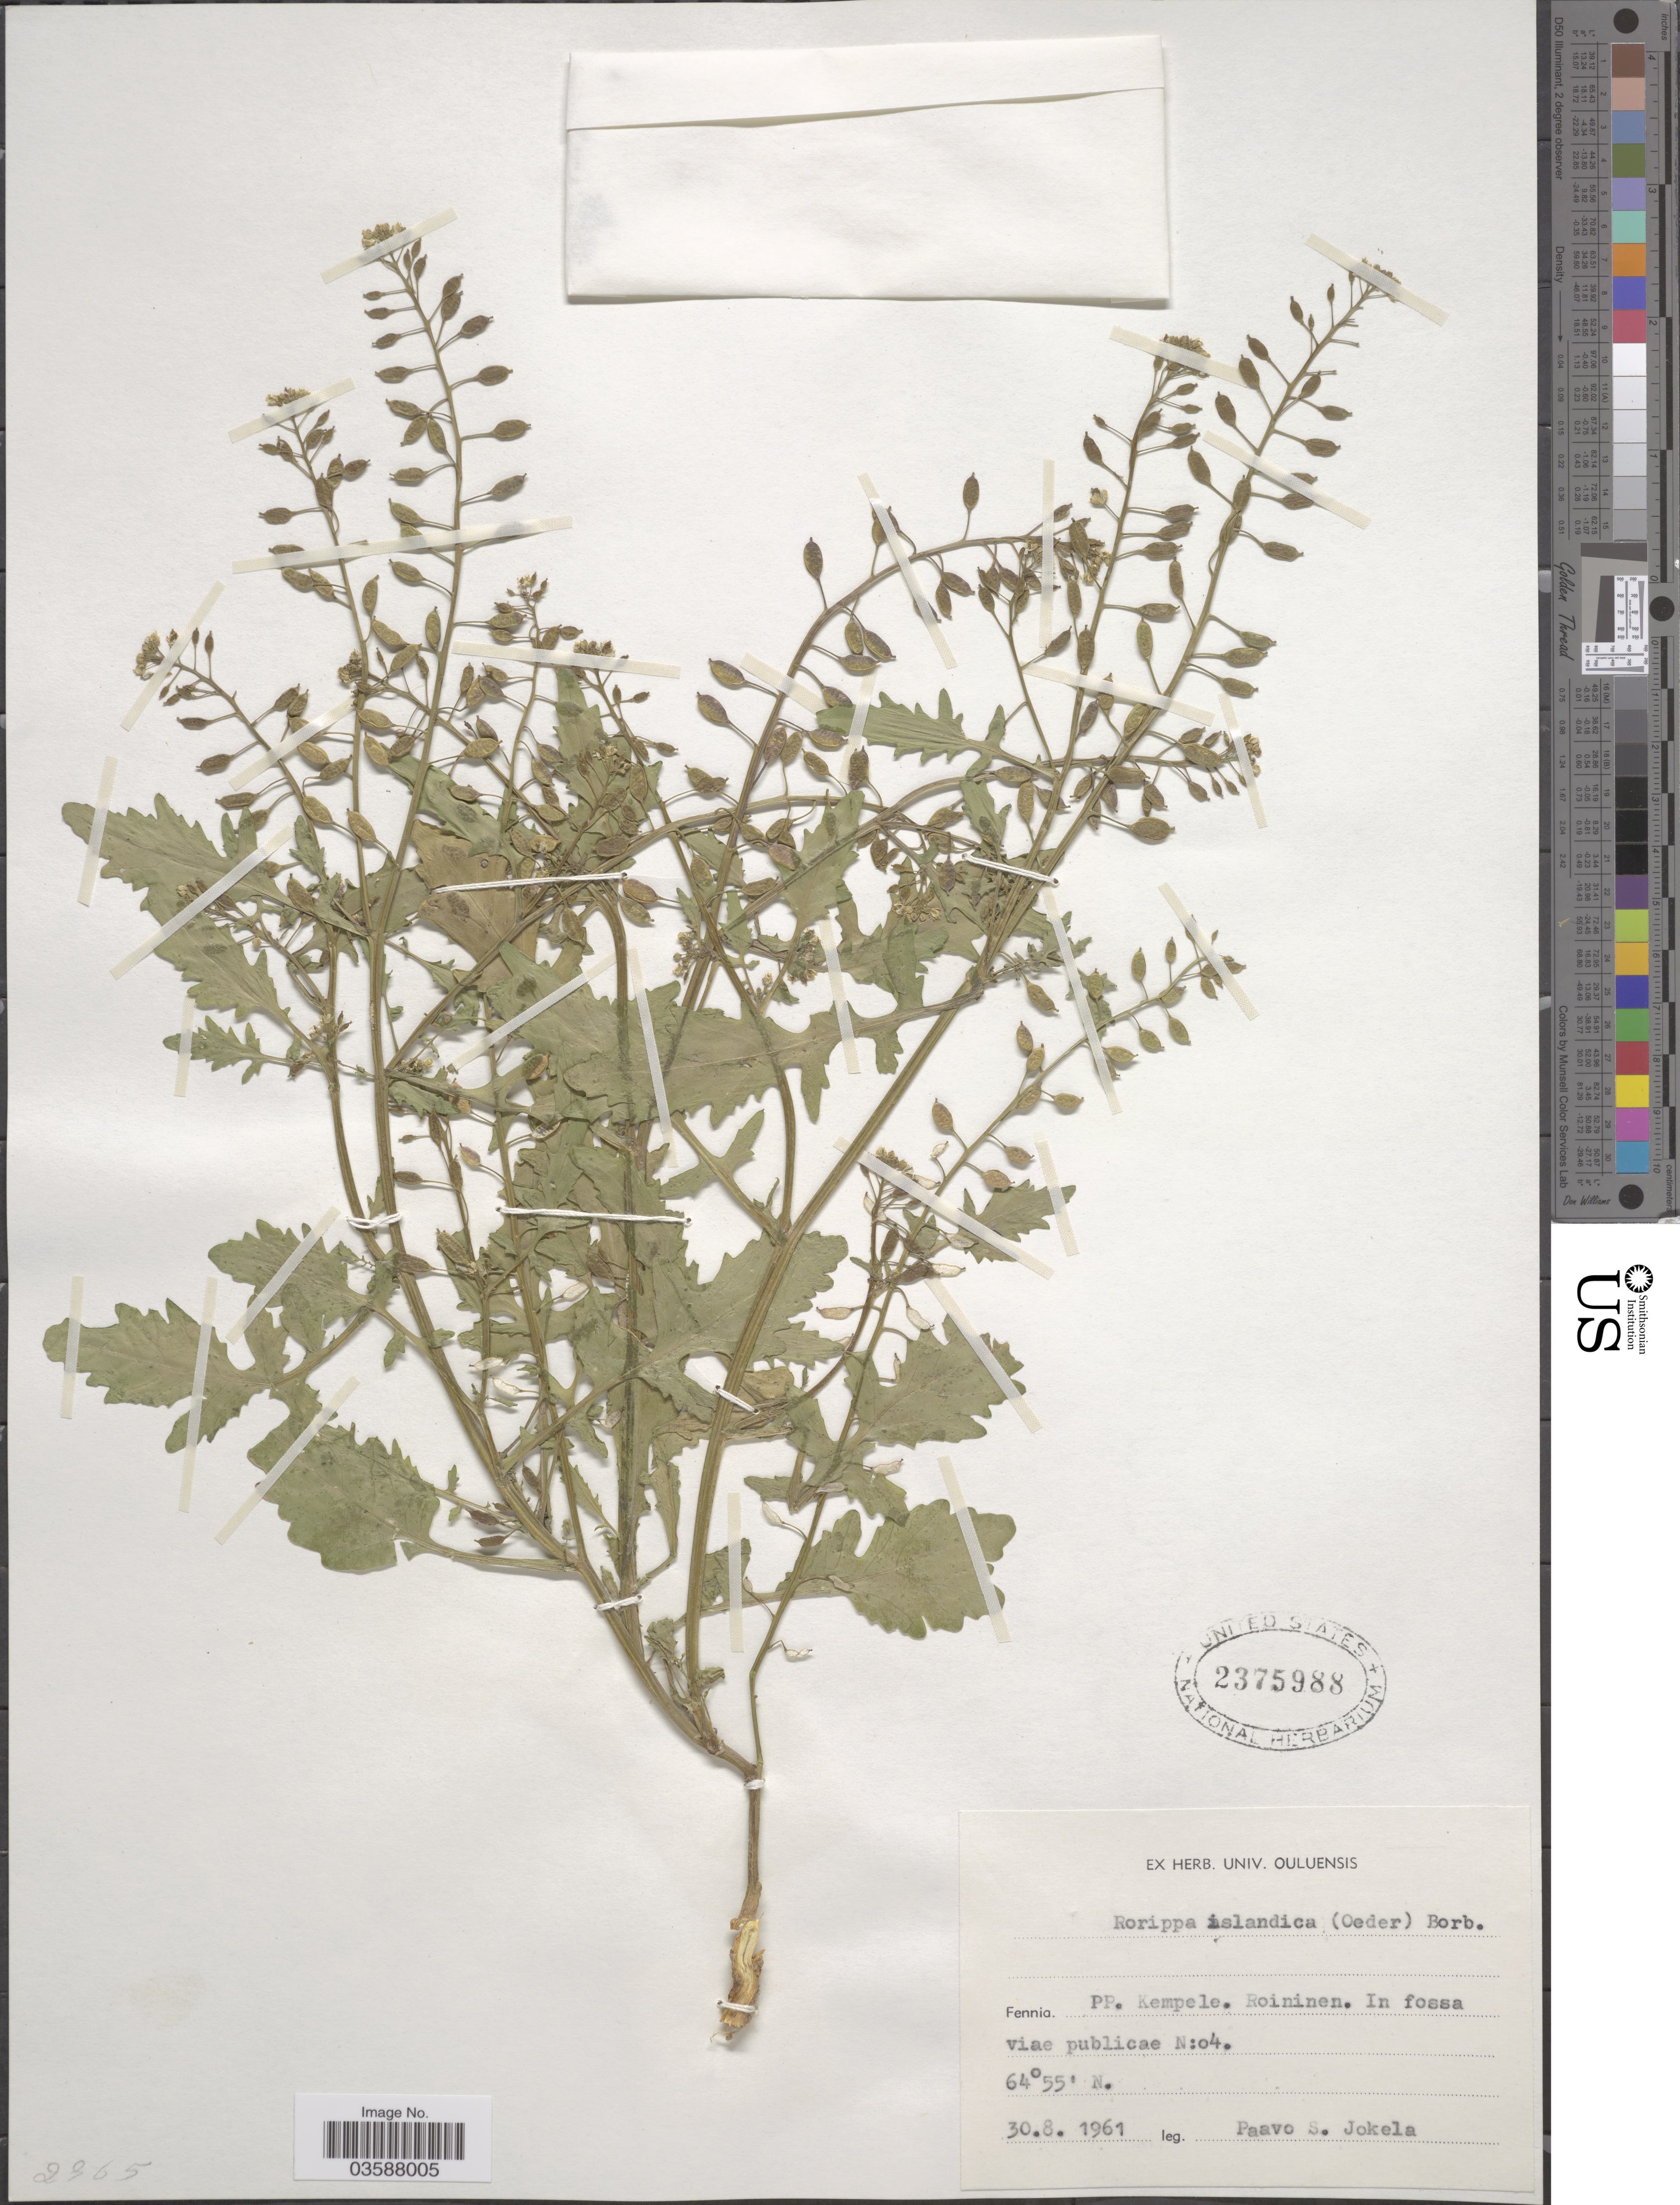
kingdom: Plantae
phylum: Tracheophyta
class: Magnoliopsida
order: Brassicales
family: Brassicaceae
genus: Rorippa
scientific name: Rorippa islandica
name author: (Oeder) Borbás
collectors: P. Jokela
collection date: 1961-08-30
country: Finland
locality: Fennia. PP. Kempele. Roininen.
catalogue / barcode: US 2375988